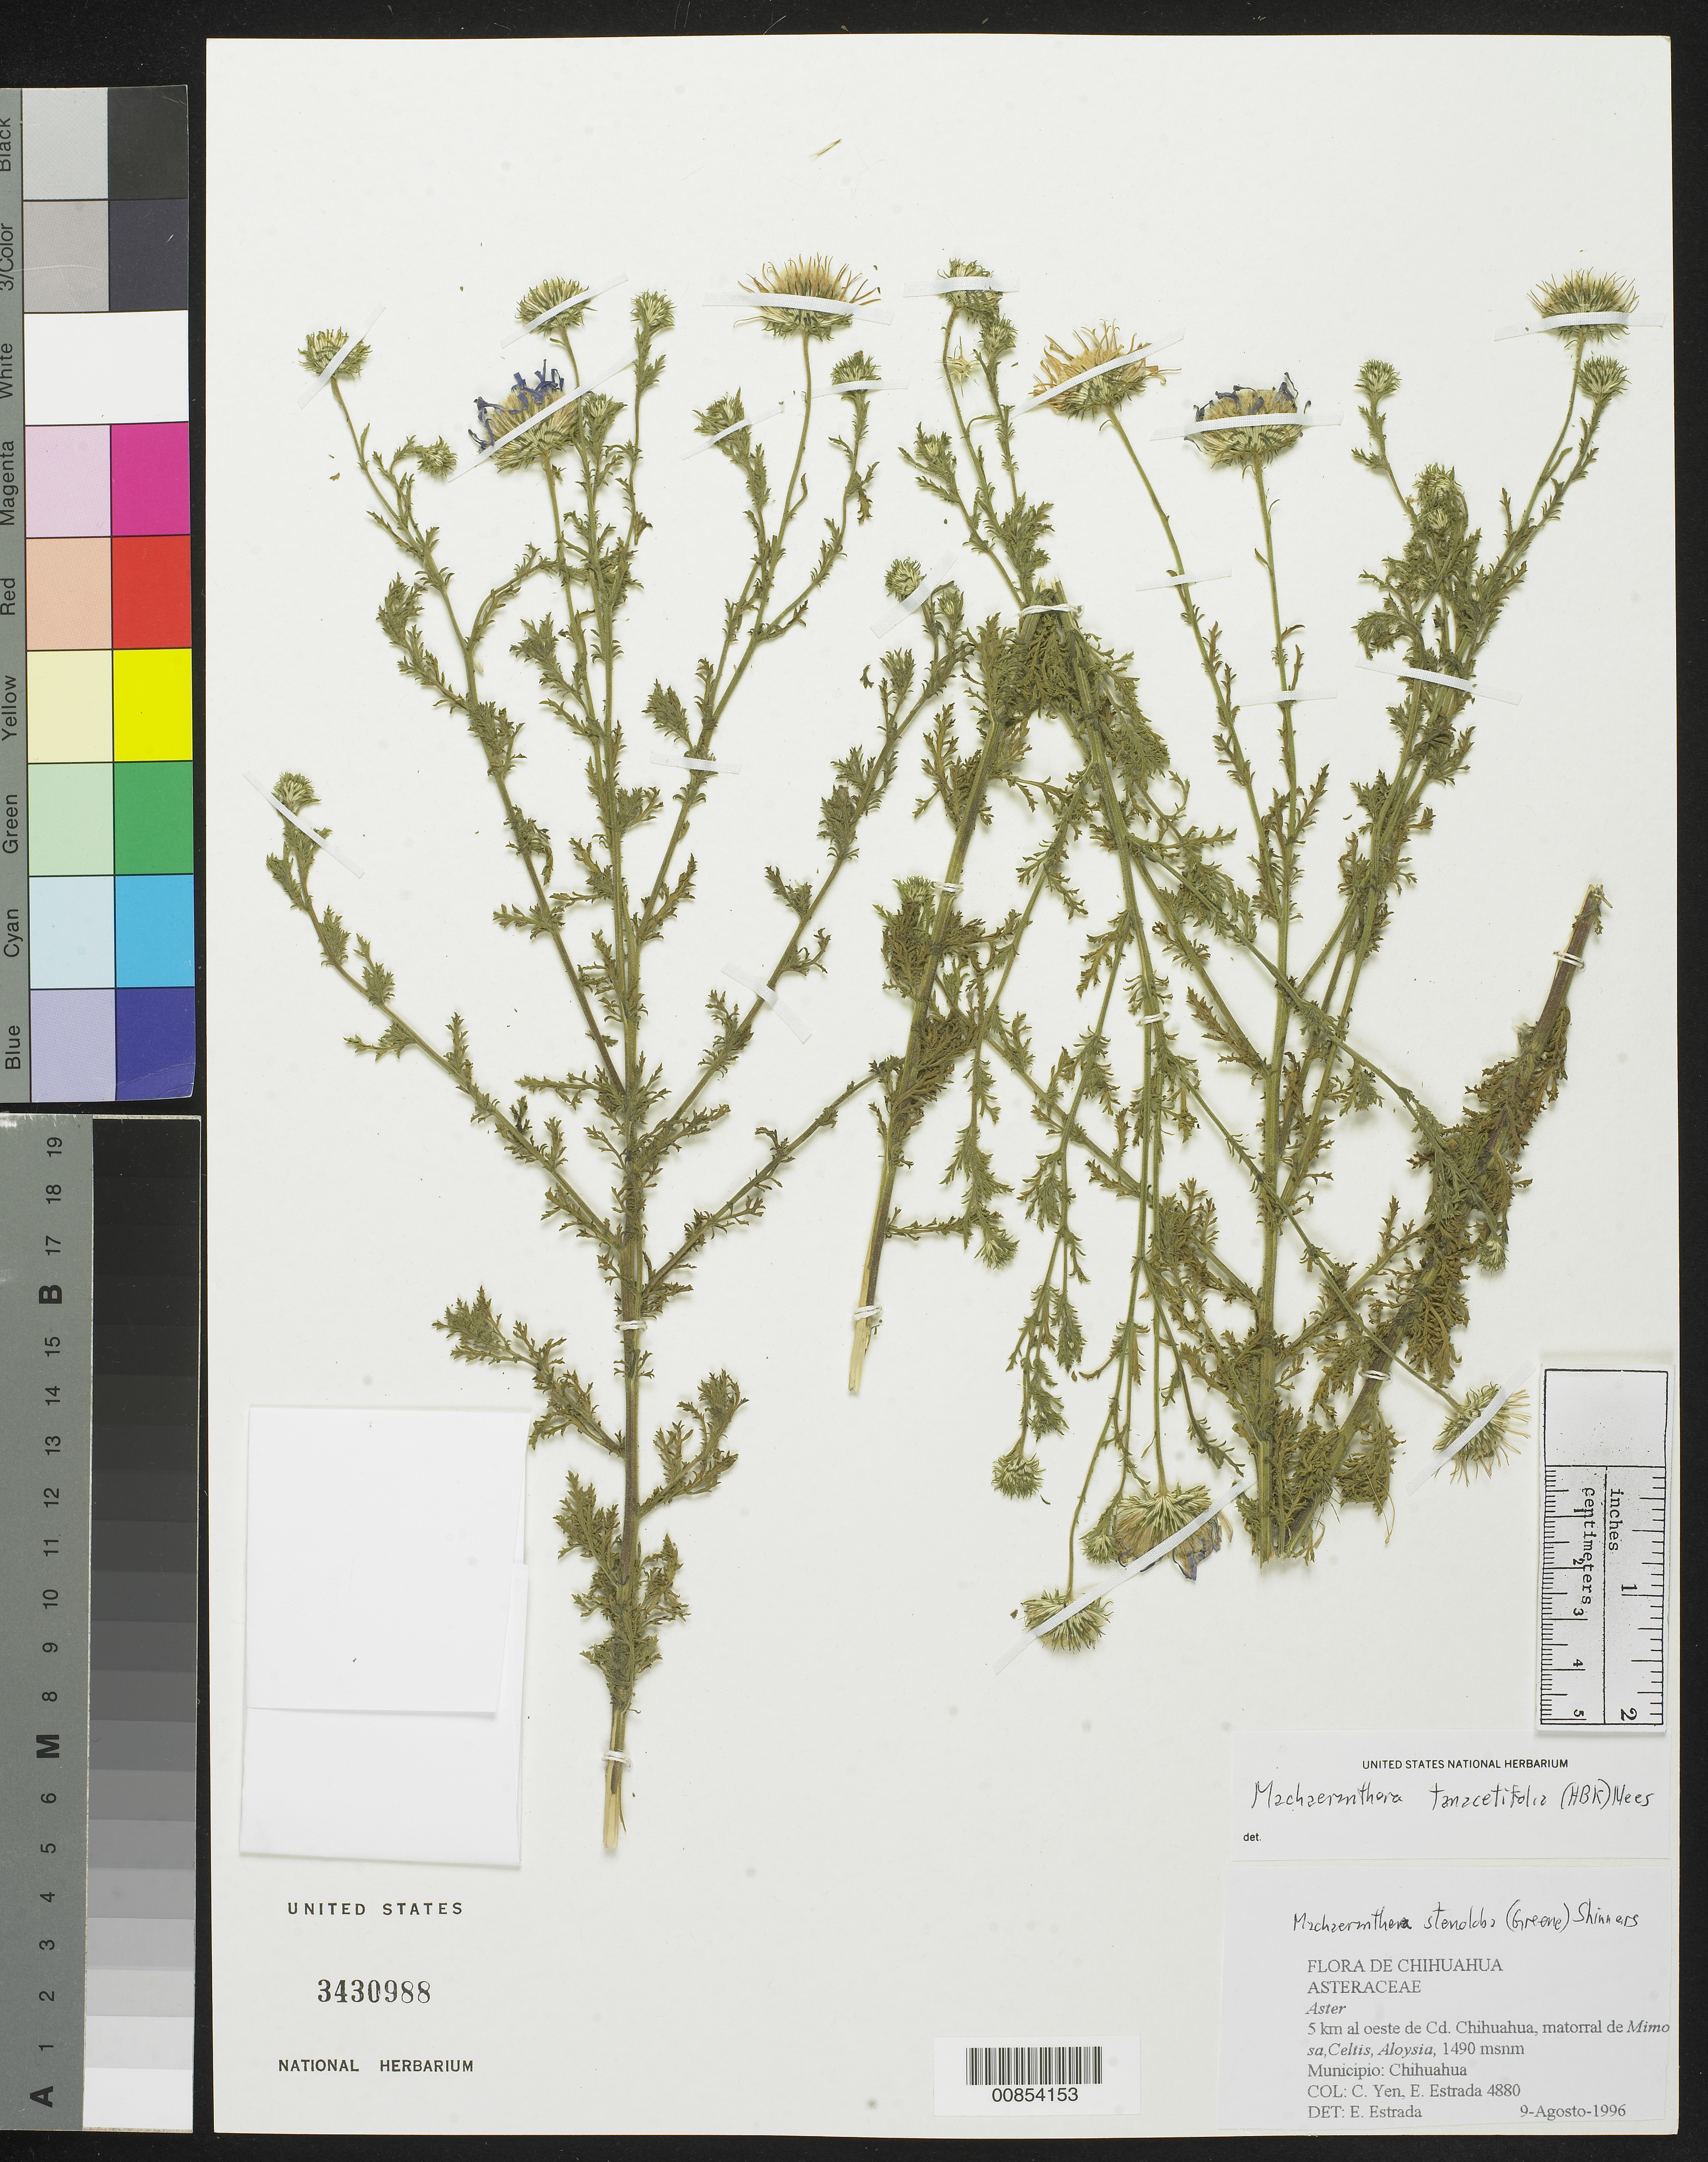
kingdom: Plantae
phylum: Tracheophyta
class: Magnoliopsida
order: Asterales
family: Asteraceae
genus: Machaeranthera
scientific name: Machaeranthera tanacetifolia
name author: (Kunth) Nees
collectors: Y. C. Yang & E. Estrada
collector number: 4880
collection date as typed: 09 Aug 1996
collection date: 1996-08-09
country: Mexico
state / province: Chihuahua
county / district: Chihuahua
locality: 5 km. al oeste de Cd. Chihuahua.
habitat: Matorral de Mimosa, Celtis, Aloysia.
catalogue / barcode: US 3430988